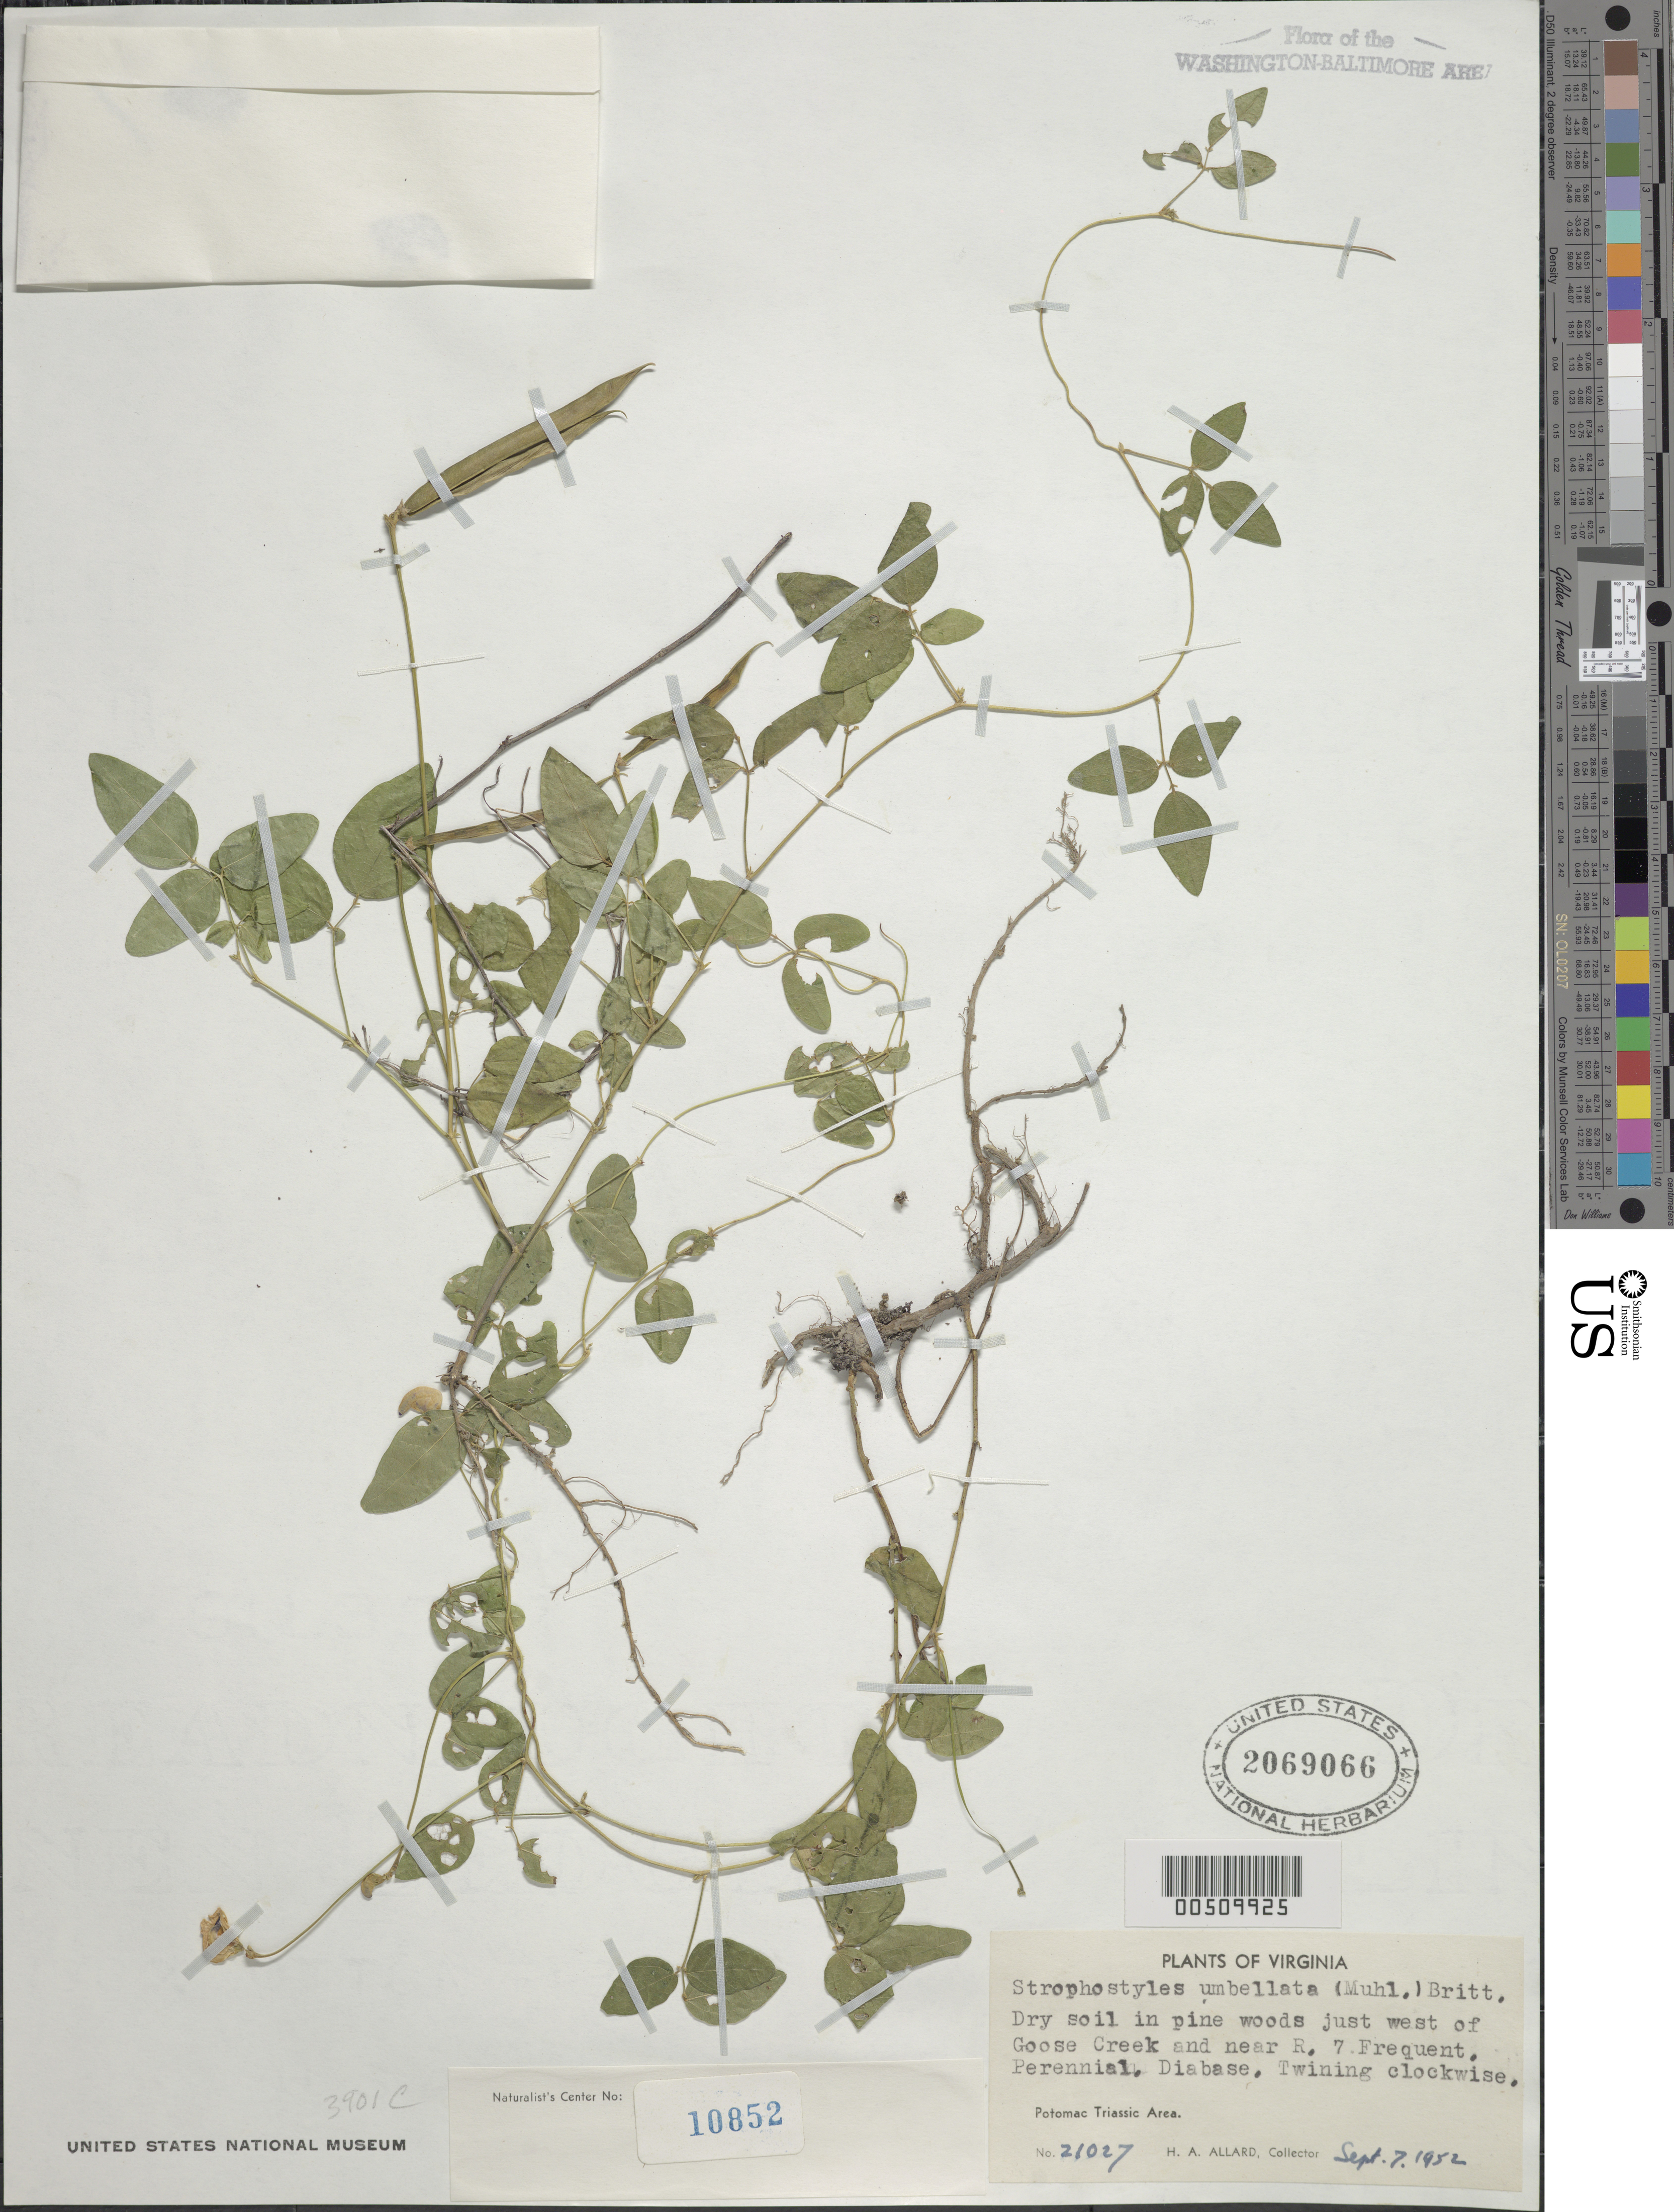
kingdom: Plantae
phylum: Tracheophyta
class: Magnoliopsida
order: Fabales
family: Fabaceae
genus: Strophostyles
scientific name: Strophostyles helvola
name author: (L.) Elliott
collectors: H. A. Allard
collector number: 21027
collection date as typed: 07 Sep 1952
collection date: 1952-09-07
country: United States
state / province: Virginia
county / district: Loudoun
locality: Goose Creek and near Rt. 7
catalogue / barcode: US 2069066